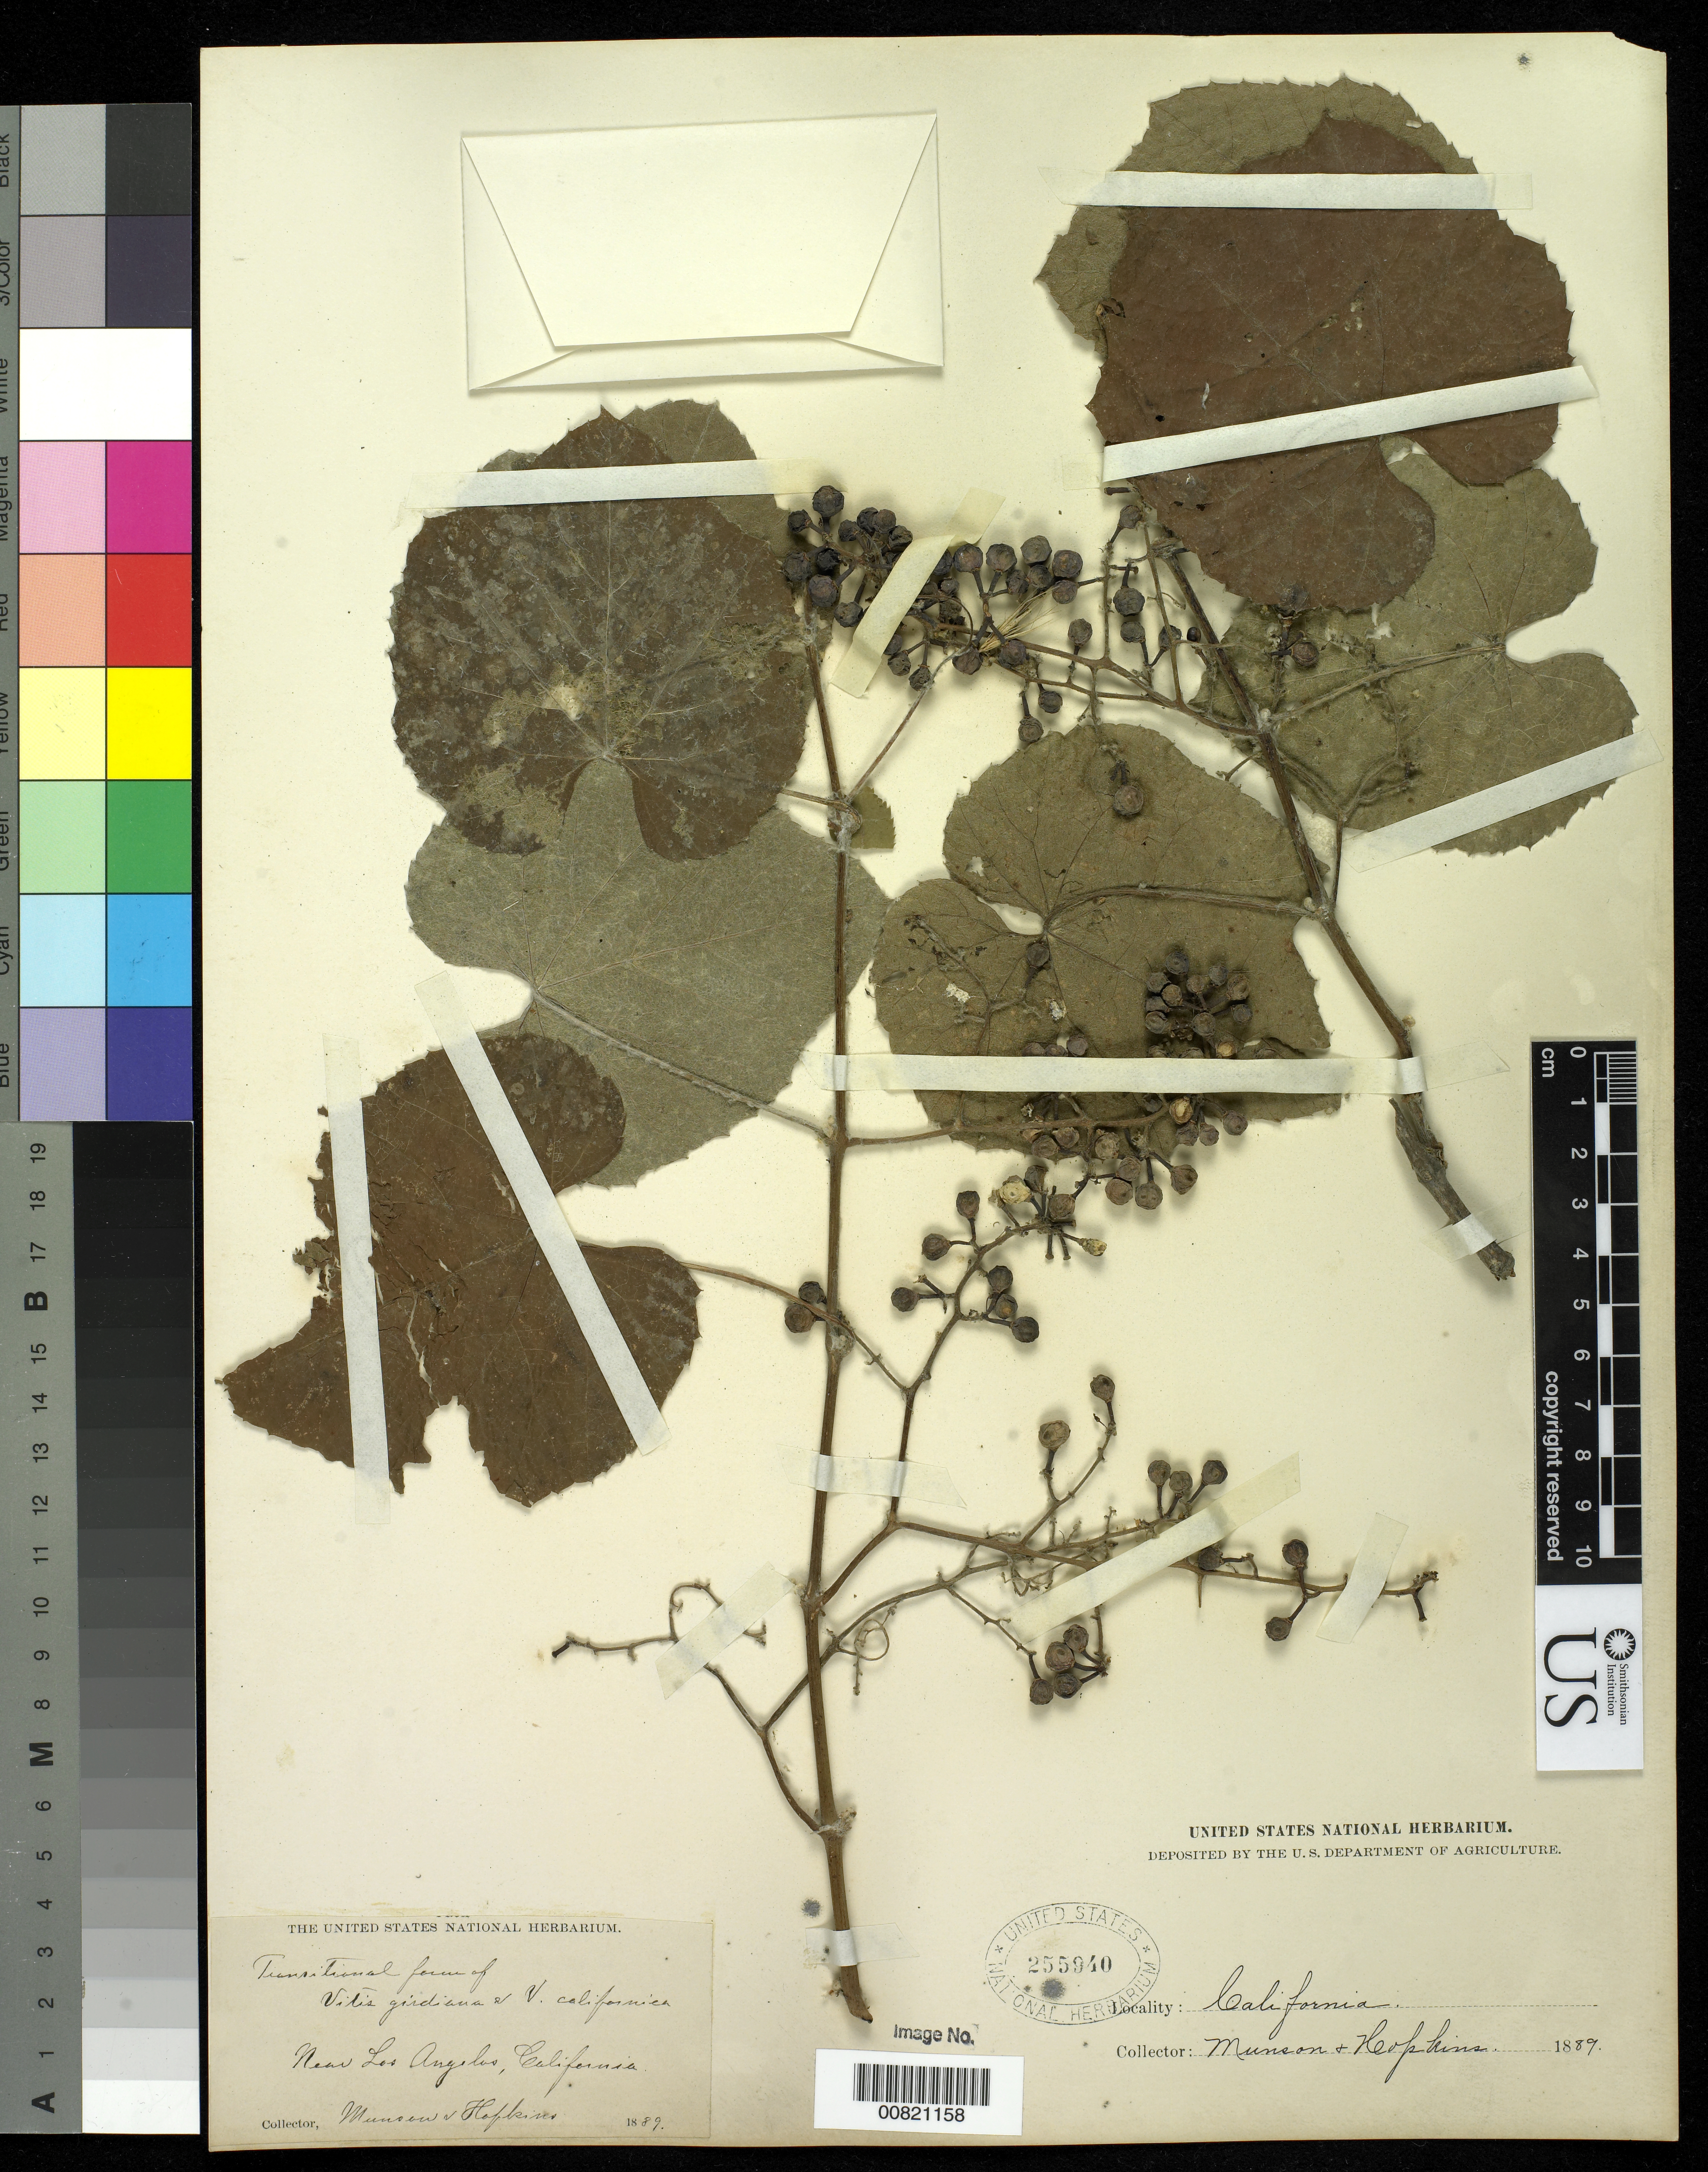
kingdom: Plantae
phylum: Tracheophyta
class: Magnoliopsida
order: Vitales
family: Vitaceae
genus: Vitis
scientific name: Vitis girdiana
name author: Munson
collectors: T. V. Munson & -. Hopkins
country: United States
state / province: California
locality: Near Los Angelos.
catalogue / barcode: US 255940